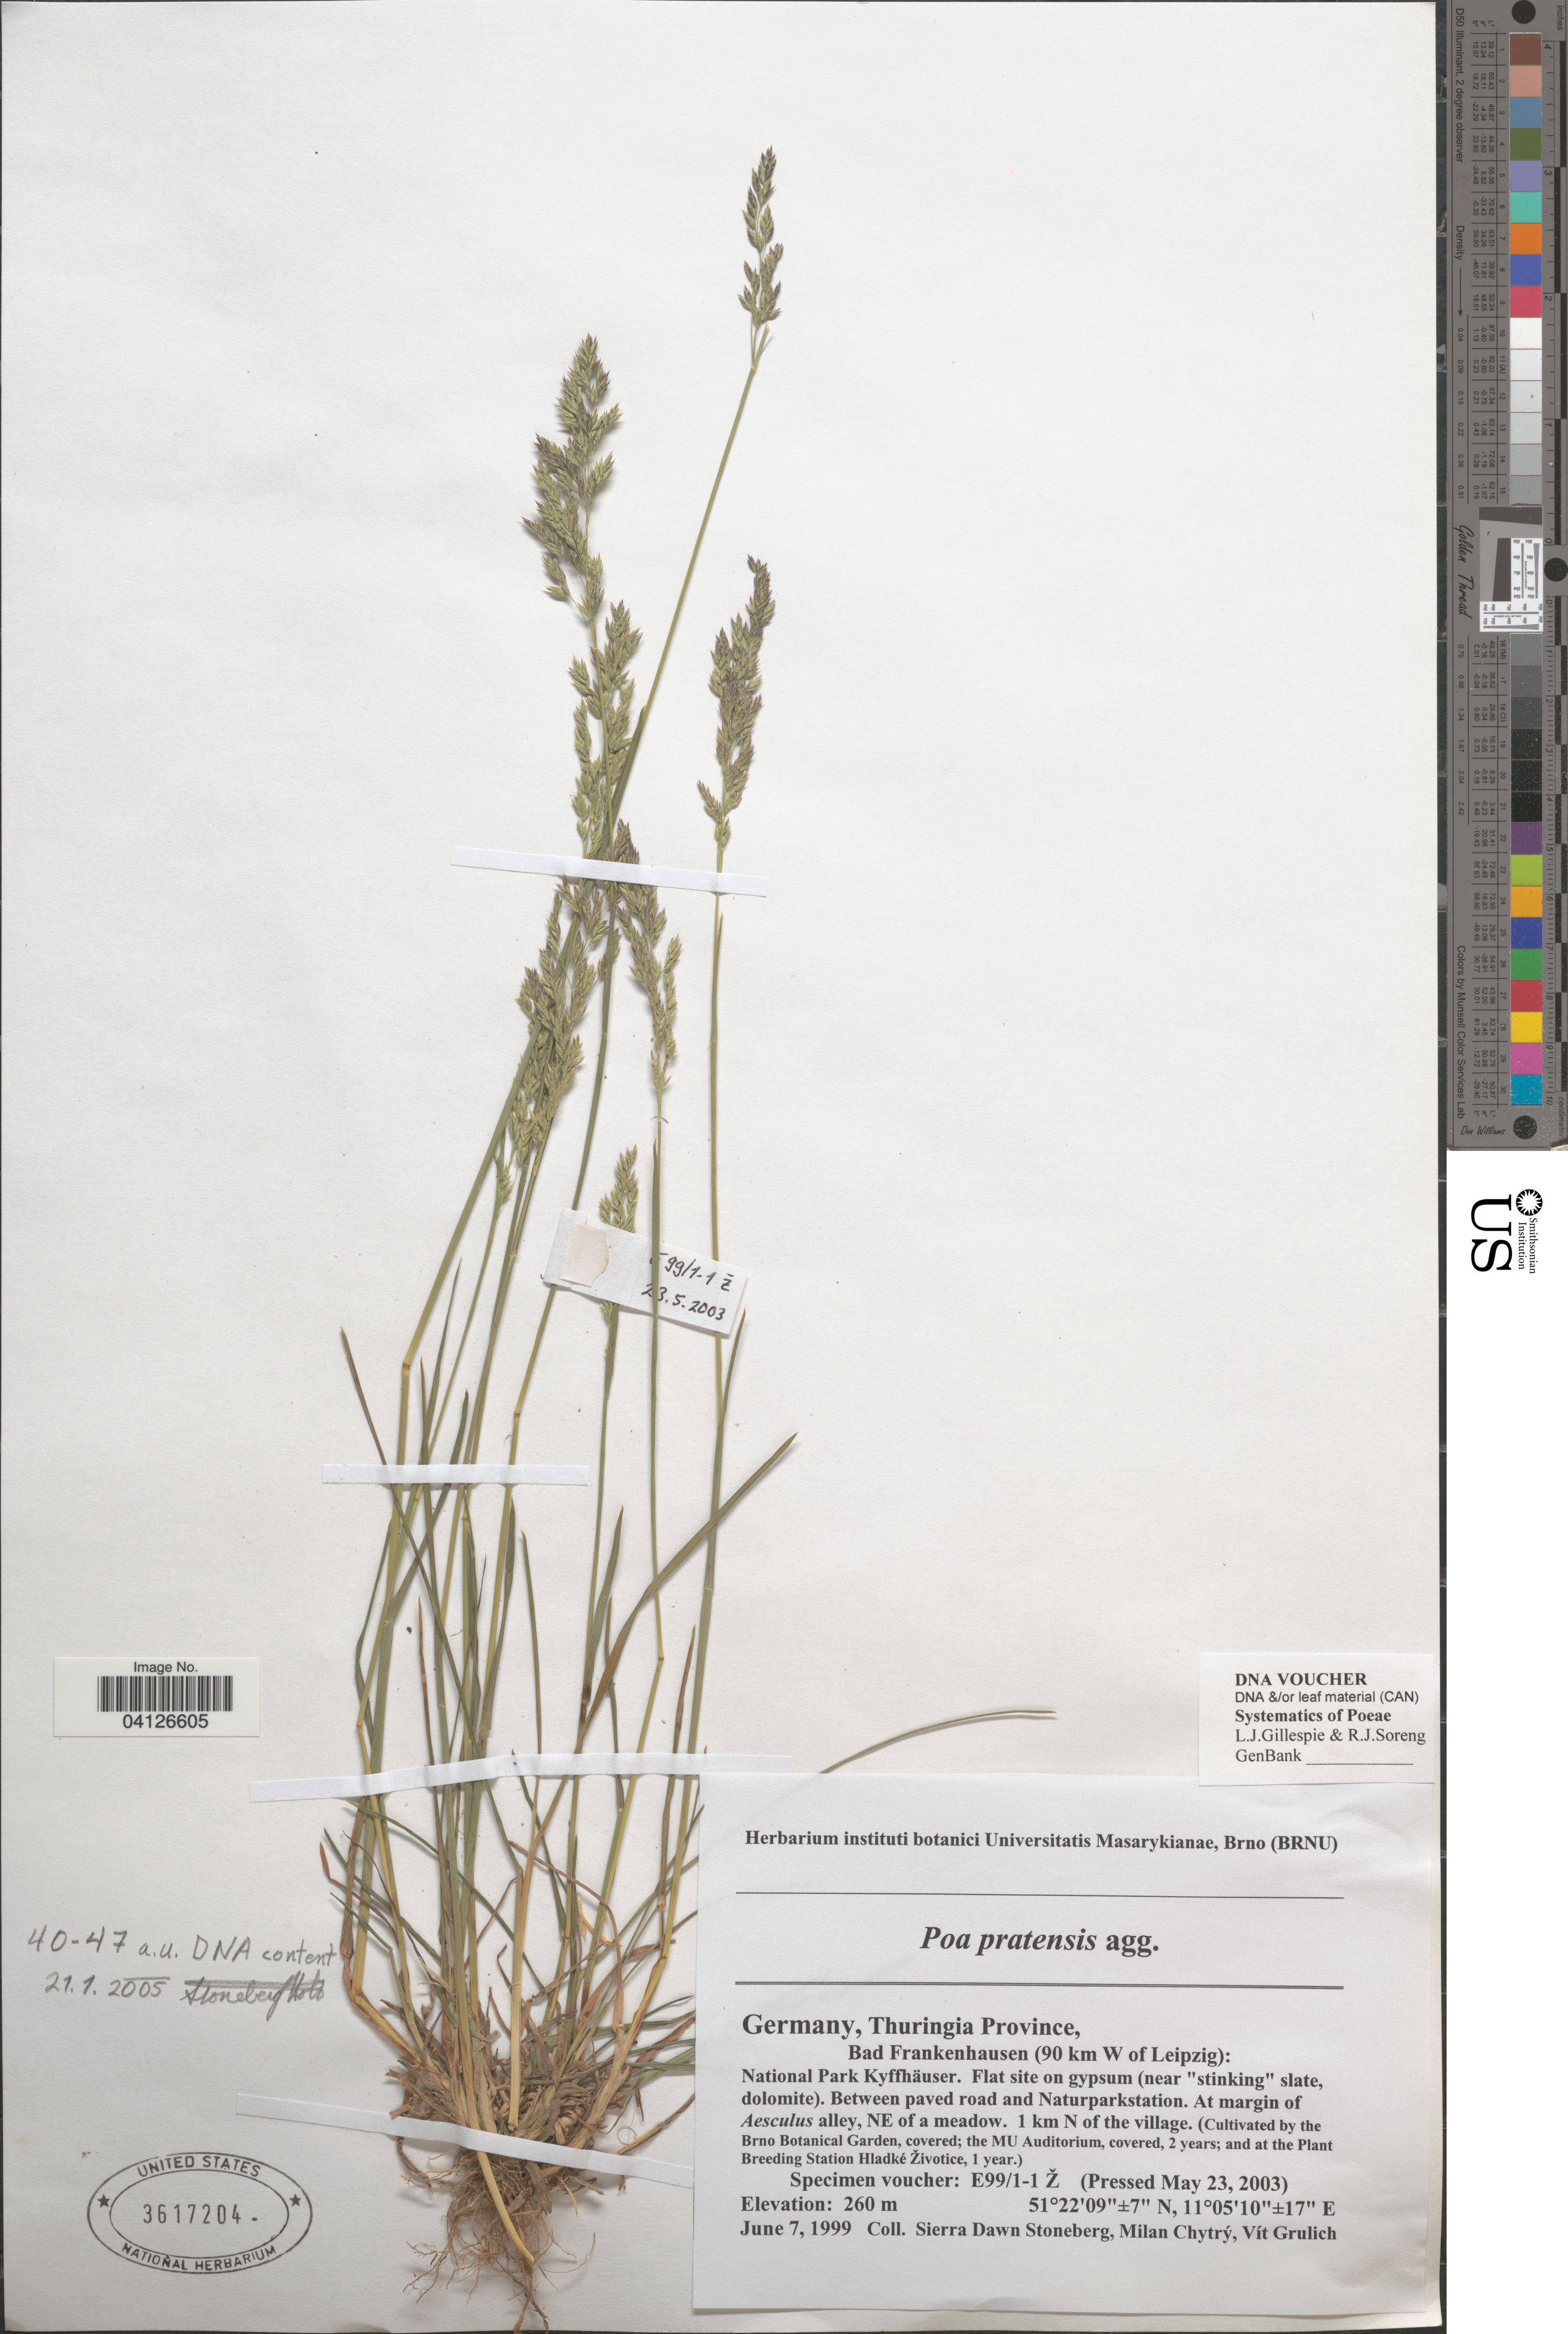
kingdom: Plantae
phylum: Tracheophyta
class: Liliopsida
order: Poales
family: Poaceae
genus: Poa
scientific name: Poa pratensis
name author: L.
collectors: Ex herb. instituti botanici Universitatis Masarykianae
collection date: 2003-05-23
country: Czechia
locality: (Cultivated by the Brno Botanical Garden, covered; the MU Auditorium, covered, 2 years; and at the Plant Breeding Station Hladké Životice, 1 year.).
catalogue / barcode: US 3617204